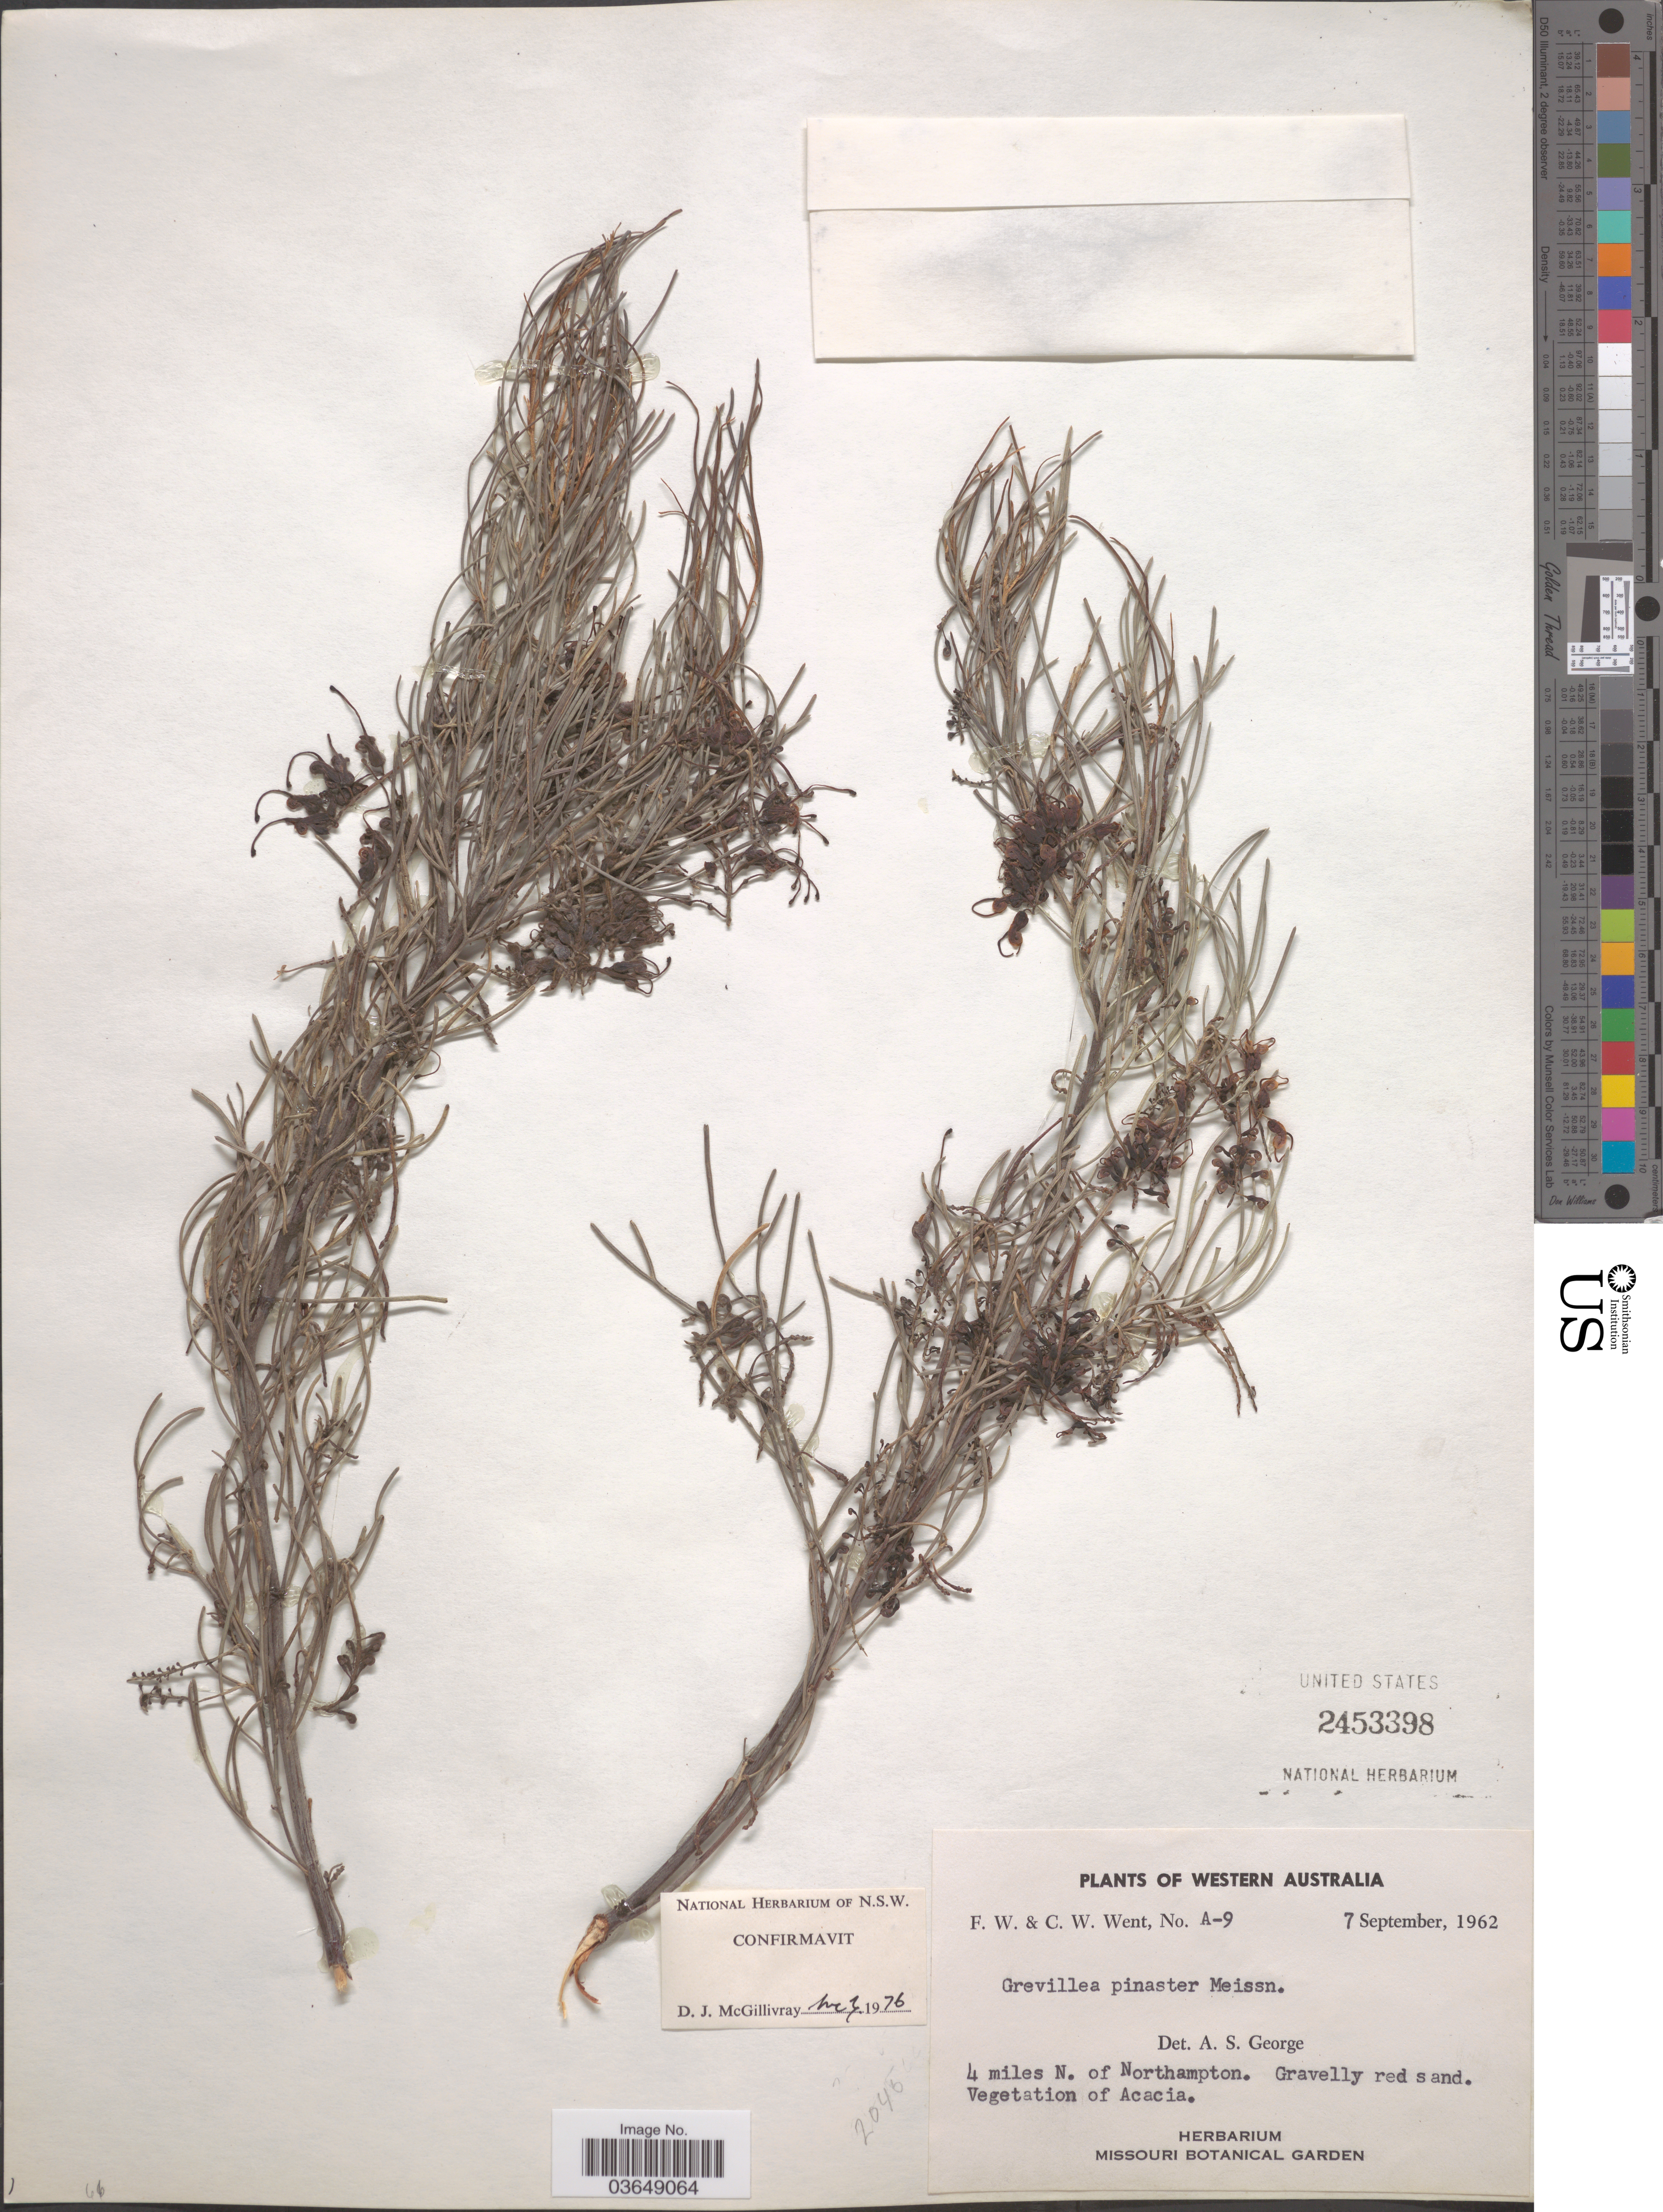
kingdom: Plantae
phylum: Tracheophyta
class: Magnoliopsida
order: Proteales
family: Proteaceae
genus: Grevillea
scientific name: Grevillea pinaster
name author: Meisn.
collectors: F. W. Went & C. W. Went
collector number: A-9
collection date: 1962-09-07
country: Australia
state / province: Western Australia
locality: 4 miles N. of Northampton.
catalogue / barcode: US 2453398